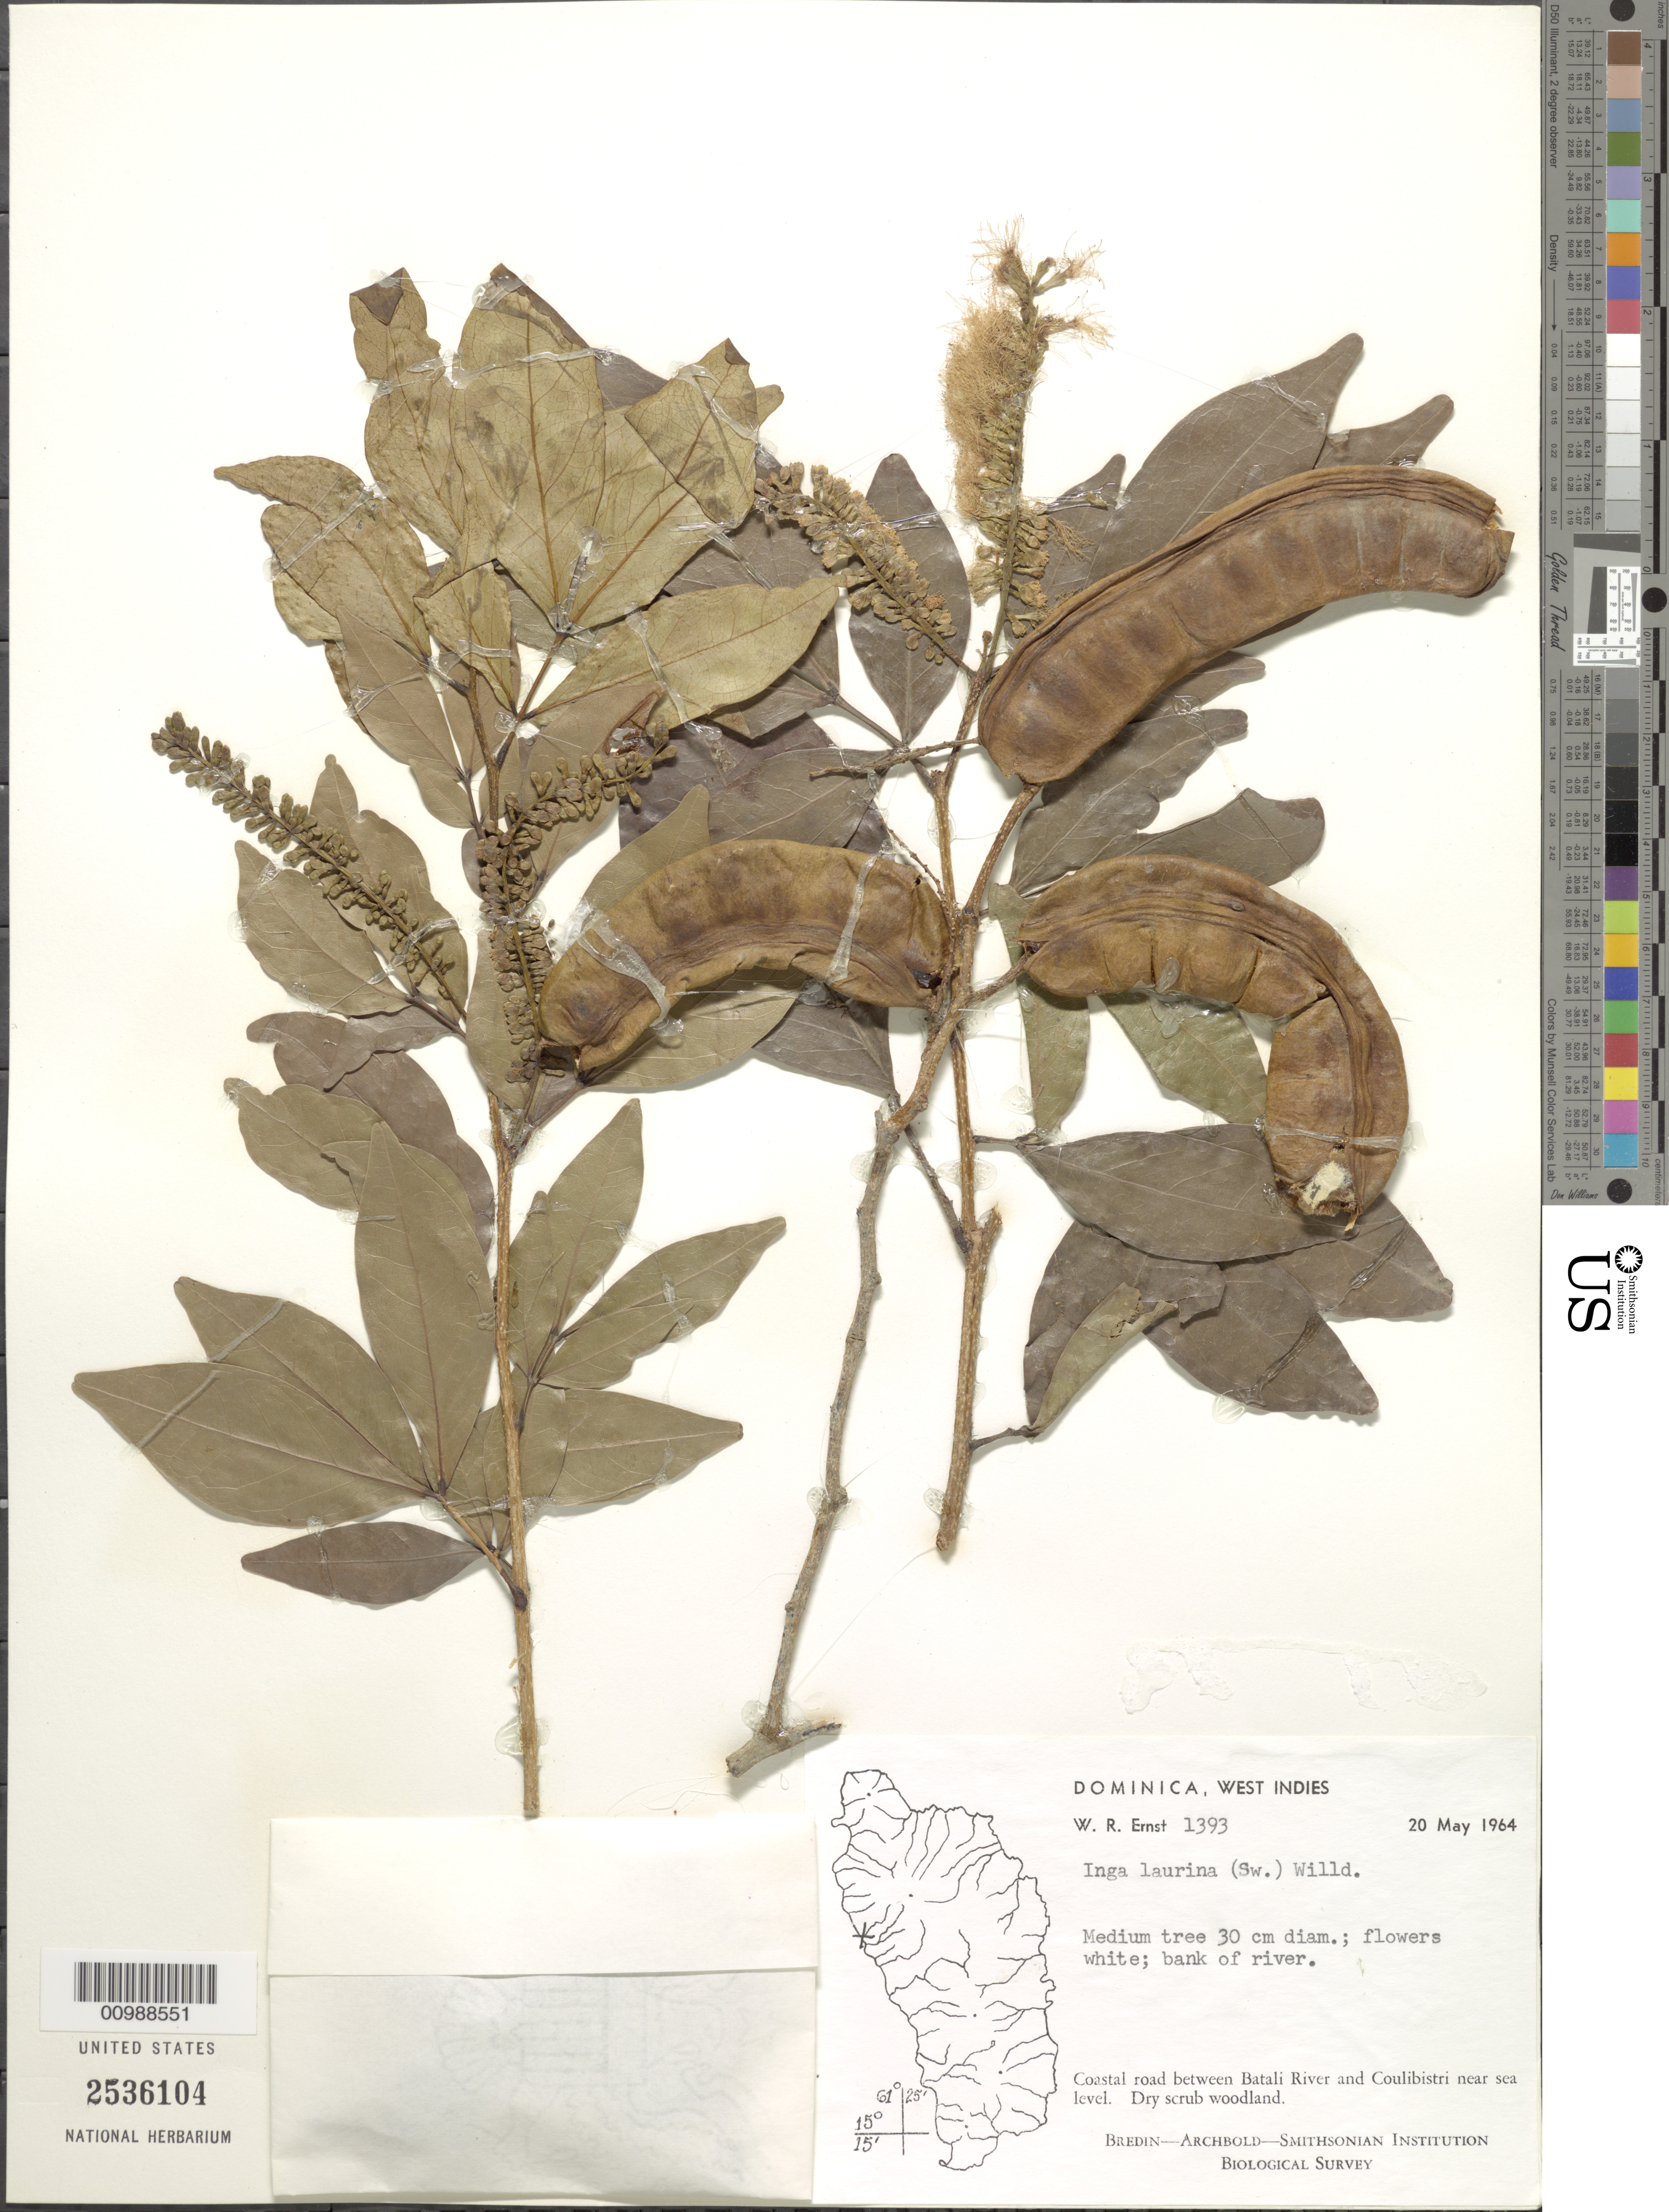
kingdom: Plantae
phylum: Tracheophyta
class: Magnoliopsida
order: Fabales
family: Fabaceae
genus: Inga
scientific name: Inga laurina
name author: (Sw.) Willd.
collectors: W. R. Ernst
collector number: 1393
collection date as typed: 20 May 1964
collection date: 1964-05-20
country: Dominica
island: Dominica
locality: Coastal road between Batali River and Coulibistri near sea level.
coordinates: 0 N, 0 E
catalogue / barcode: US 2536104